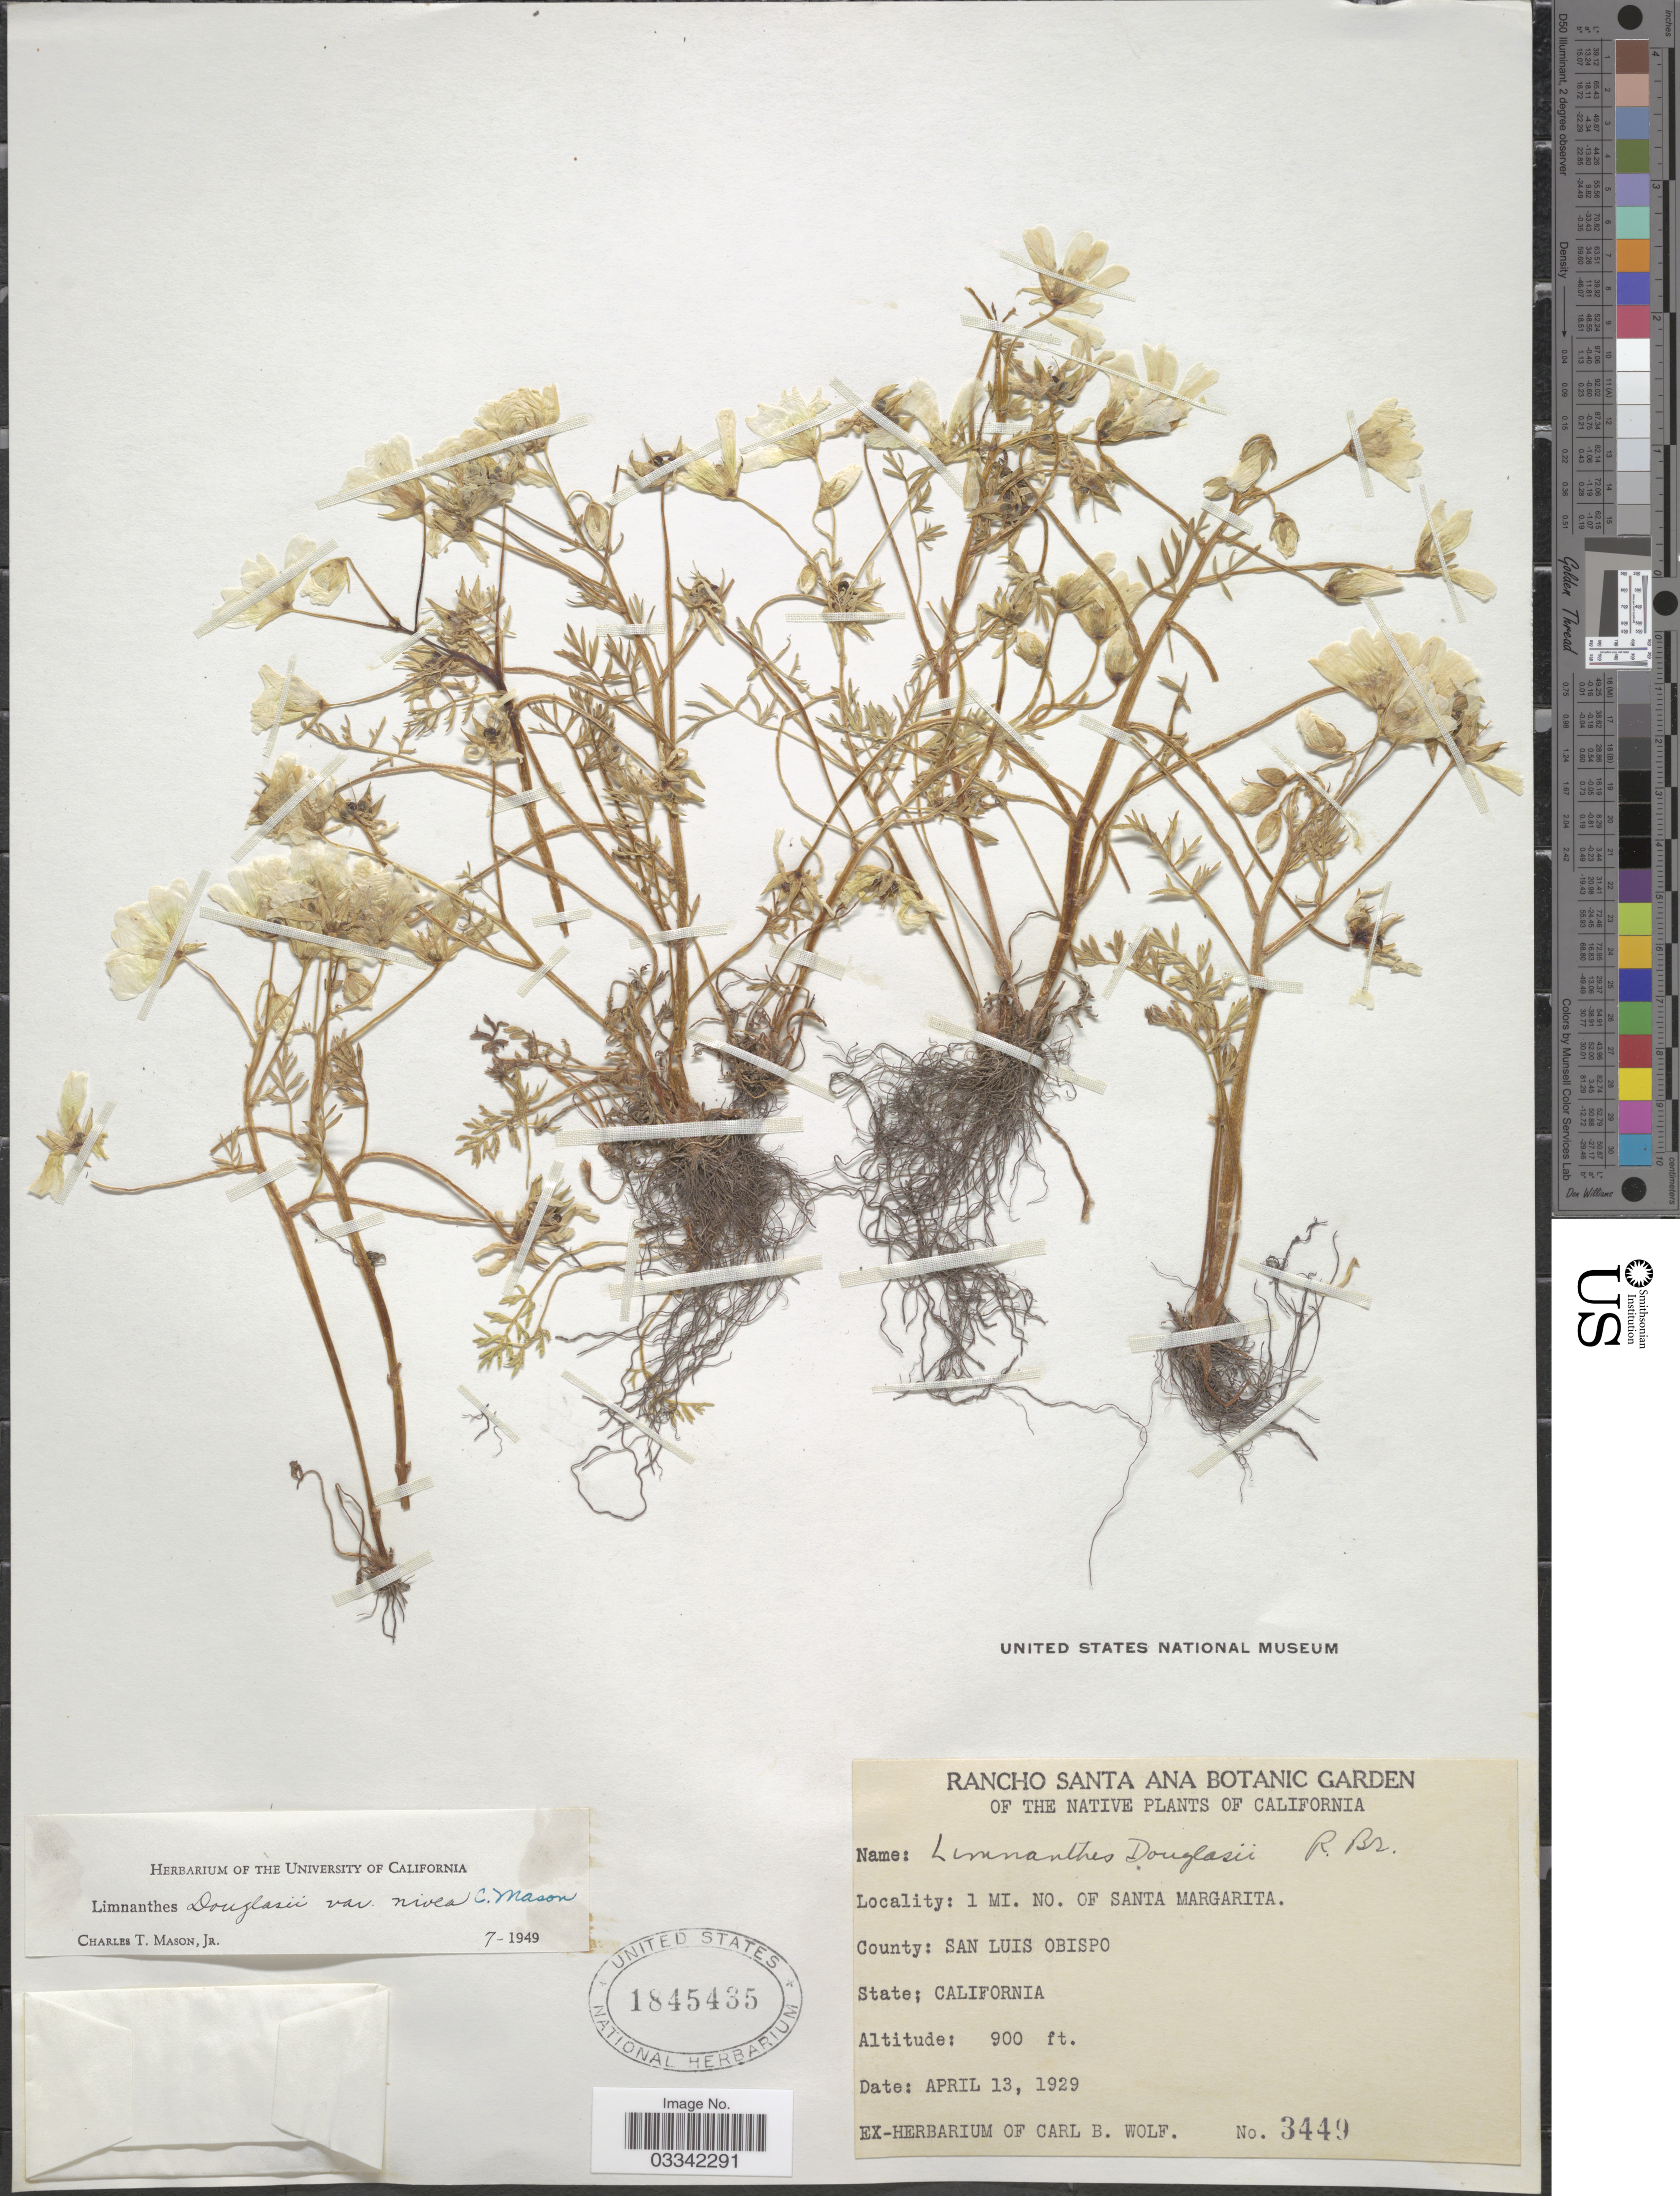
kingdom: Plantae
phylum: Tracheophyta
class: Magnoliopsida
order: Brassicales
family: Limnanthaceae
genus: Limnanthes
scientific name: Limnanthes douglasii var. nivea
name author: Mason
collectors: ex herb. Carl B. Wolf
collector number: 3449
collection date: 1929-04-13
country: United States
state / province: California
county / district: San Luis Obispo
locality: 1 mi. no. of Santa Margarita. County: San Luis Obispo.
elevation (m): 274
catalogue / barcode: US 1845435